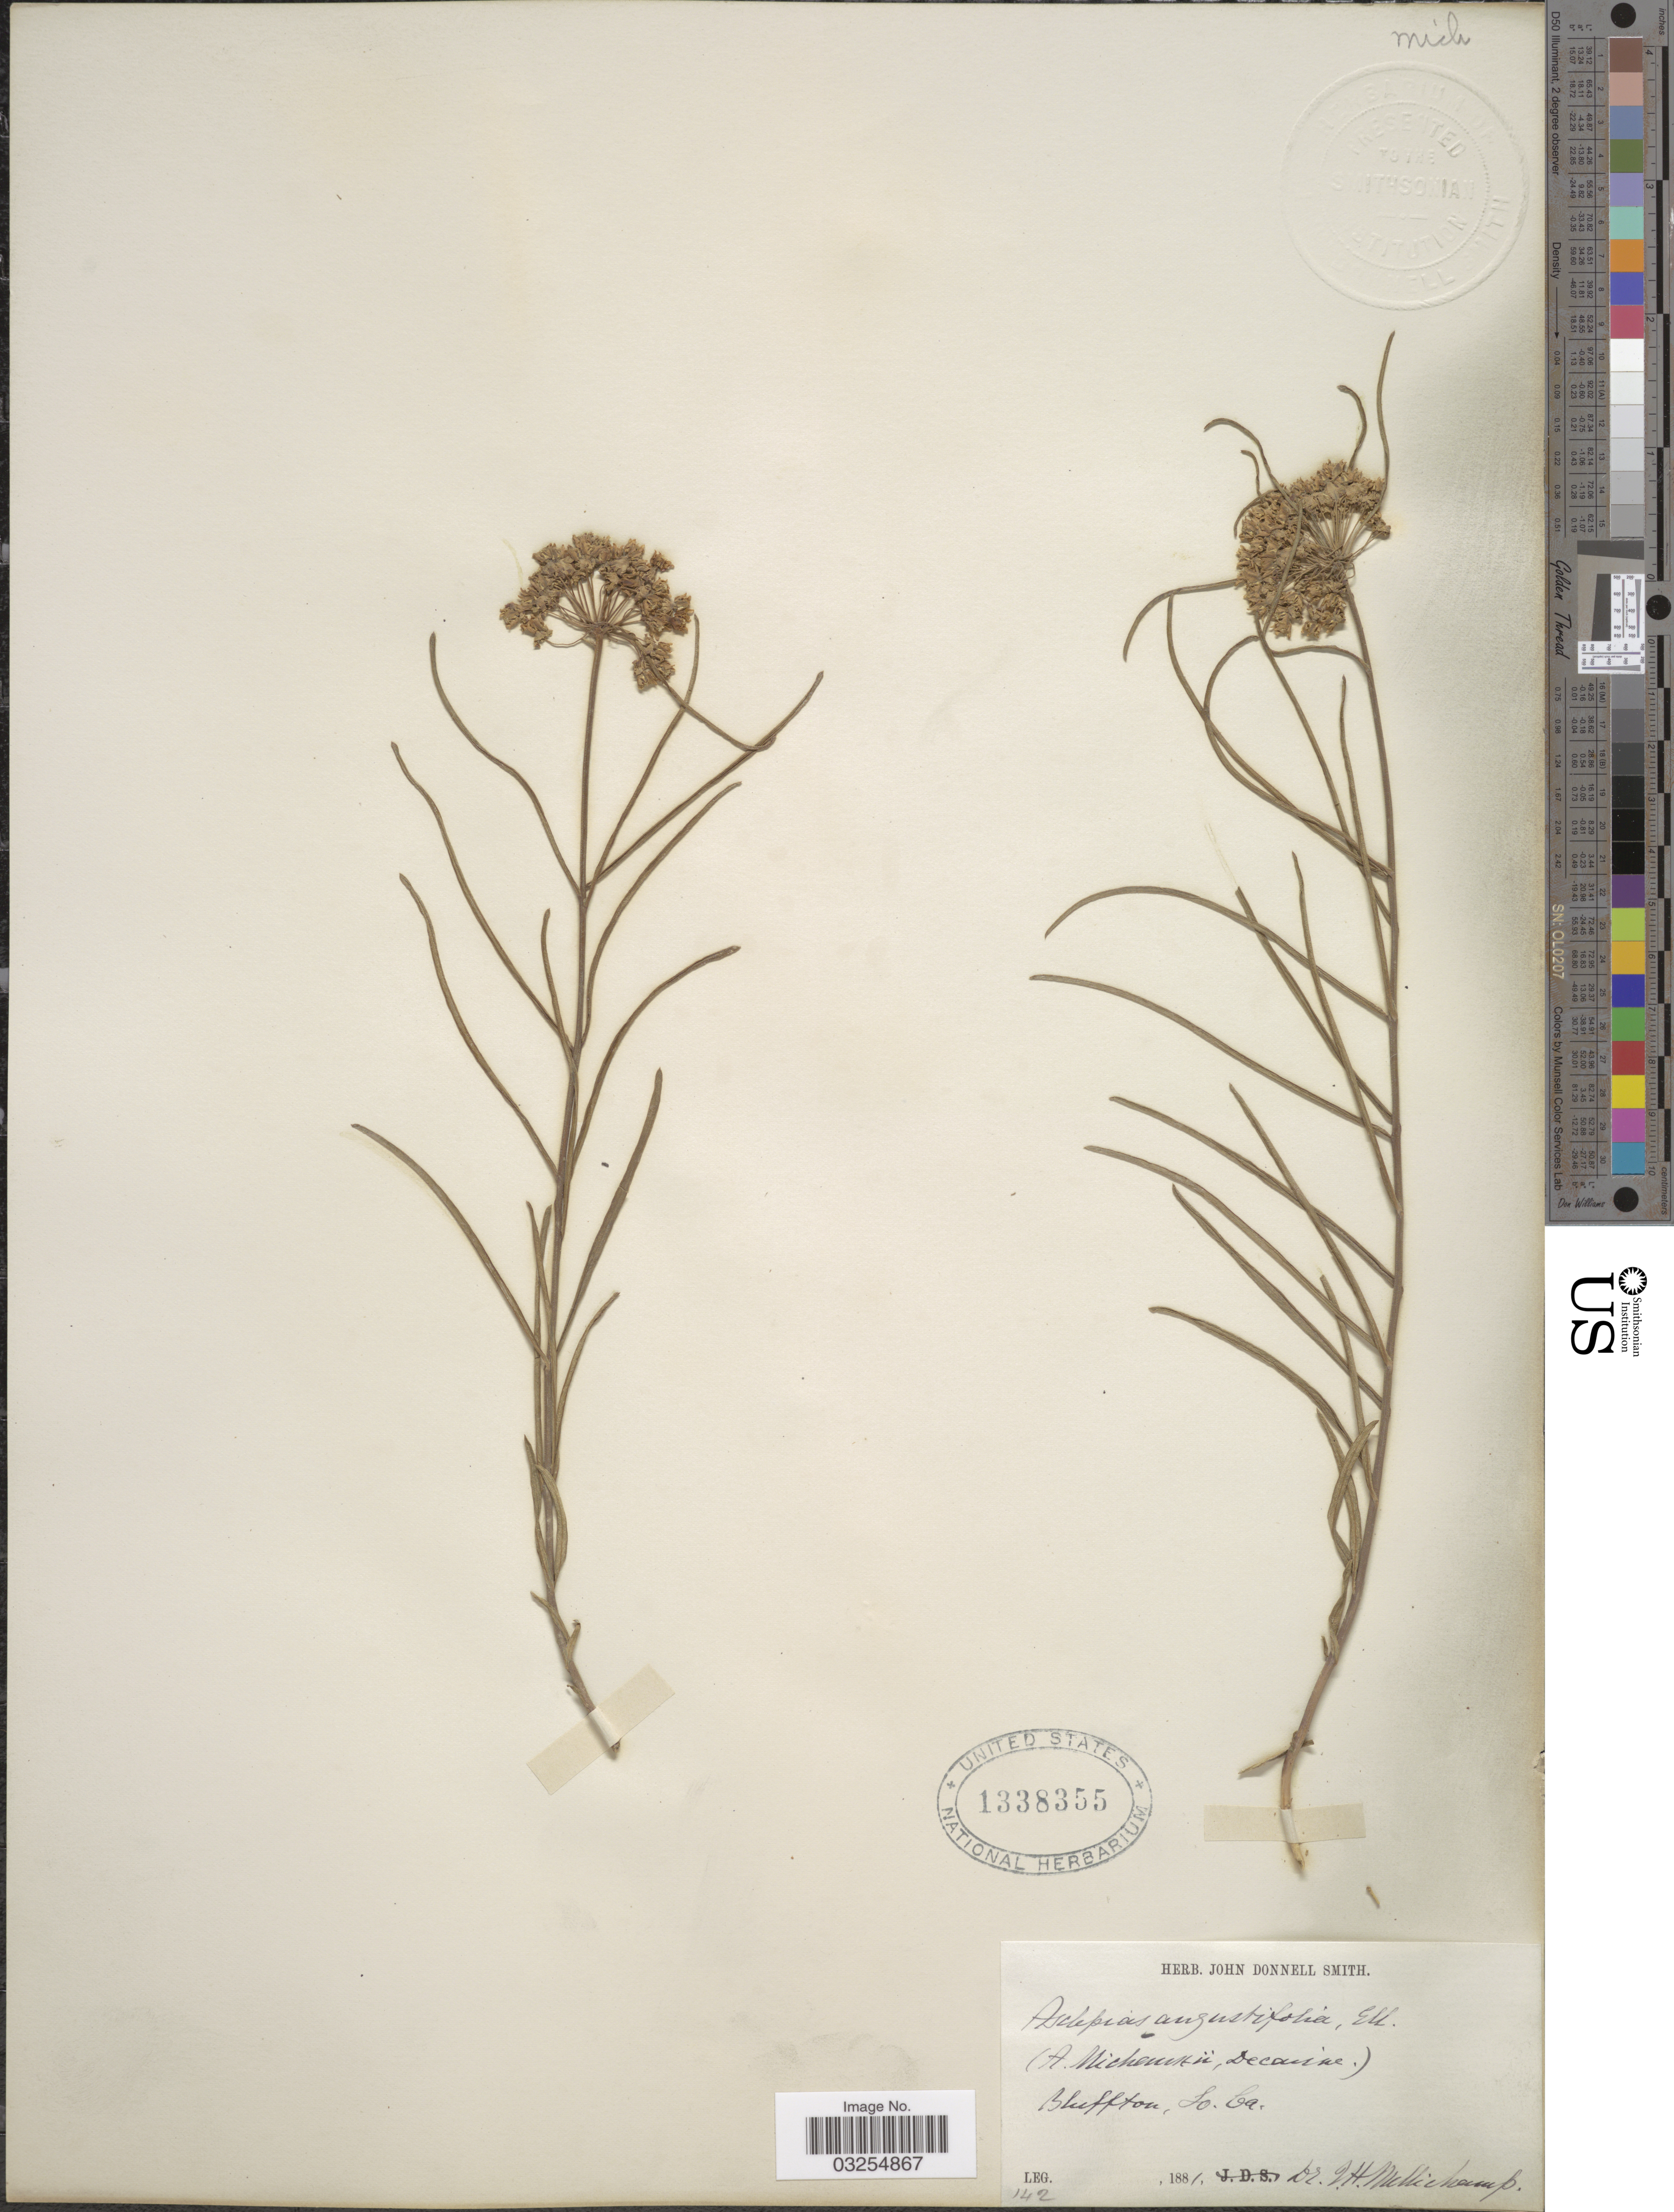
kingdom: Plantae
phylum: Tracheophyta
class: Magnoliopsida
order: Gentianales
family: Apocynaceae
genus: Asclepias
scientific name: Asclepias michauxii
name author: Decne.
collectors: J. H. Mellichamp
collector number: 142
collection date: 1881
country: United States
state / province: South Carolina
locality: Bluffton, So. Ca.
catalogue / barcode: US 1338355